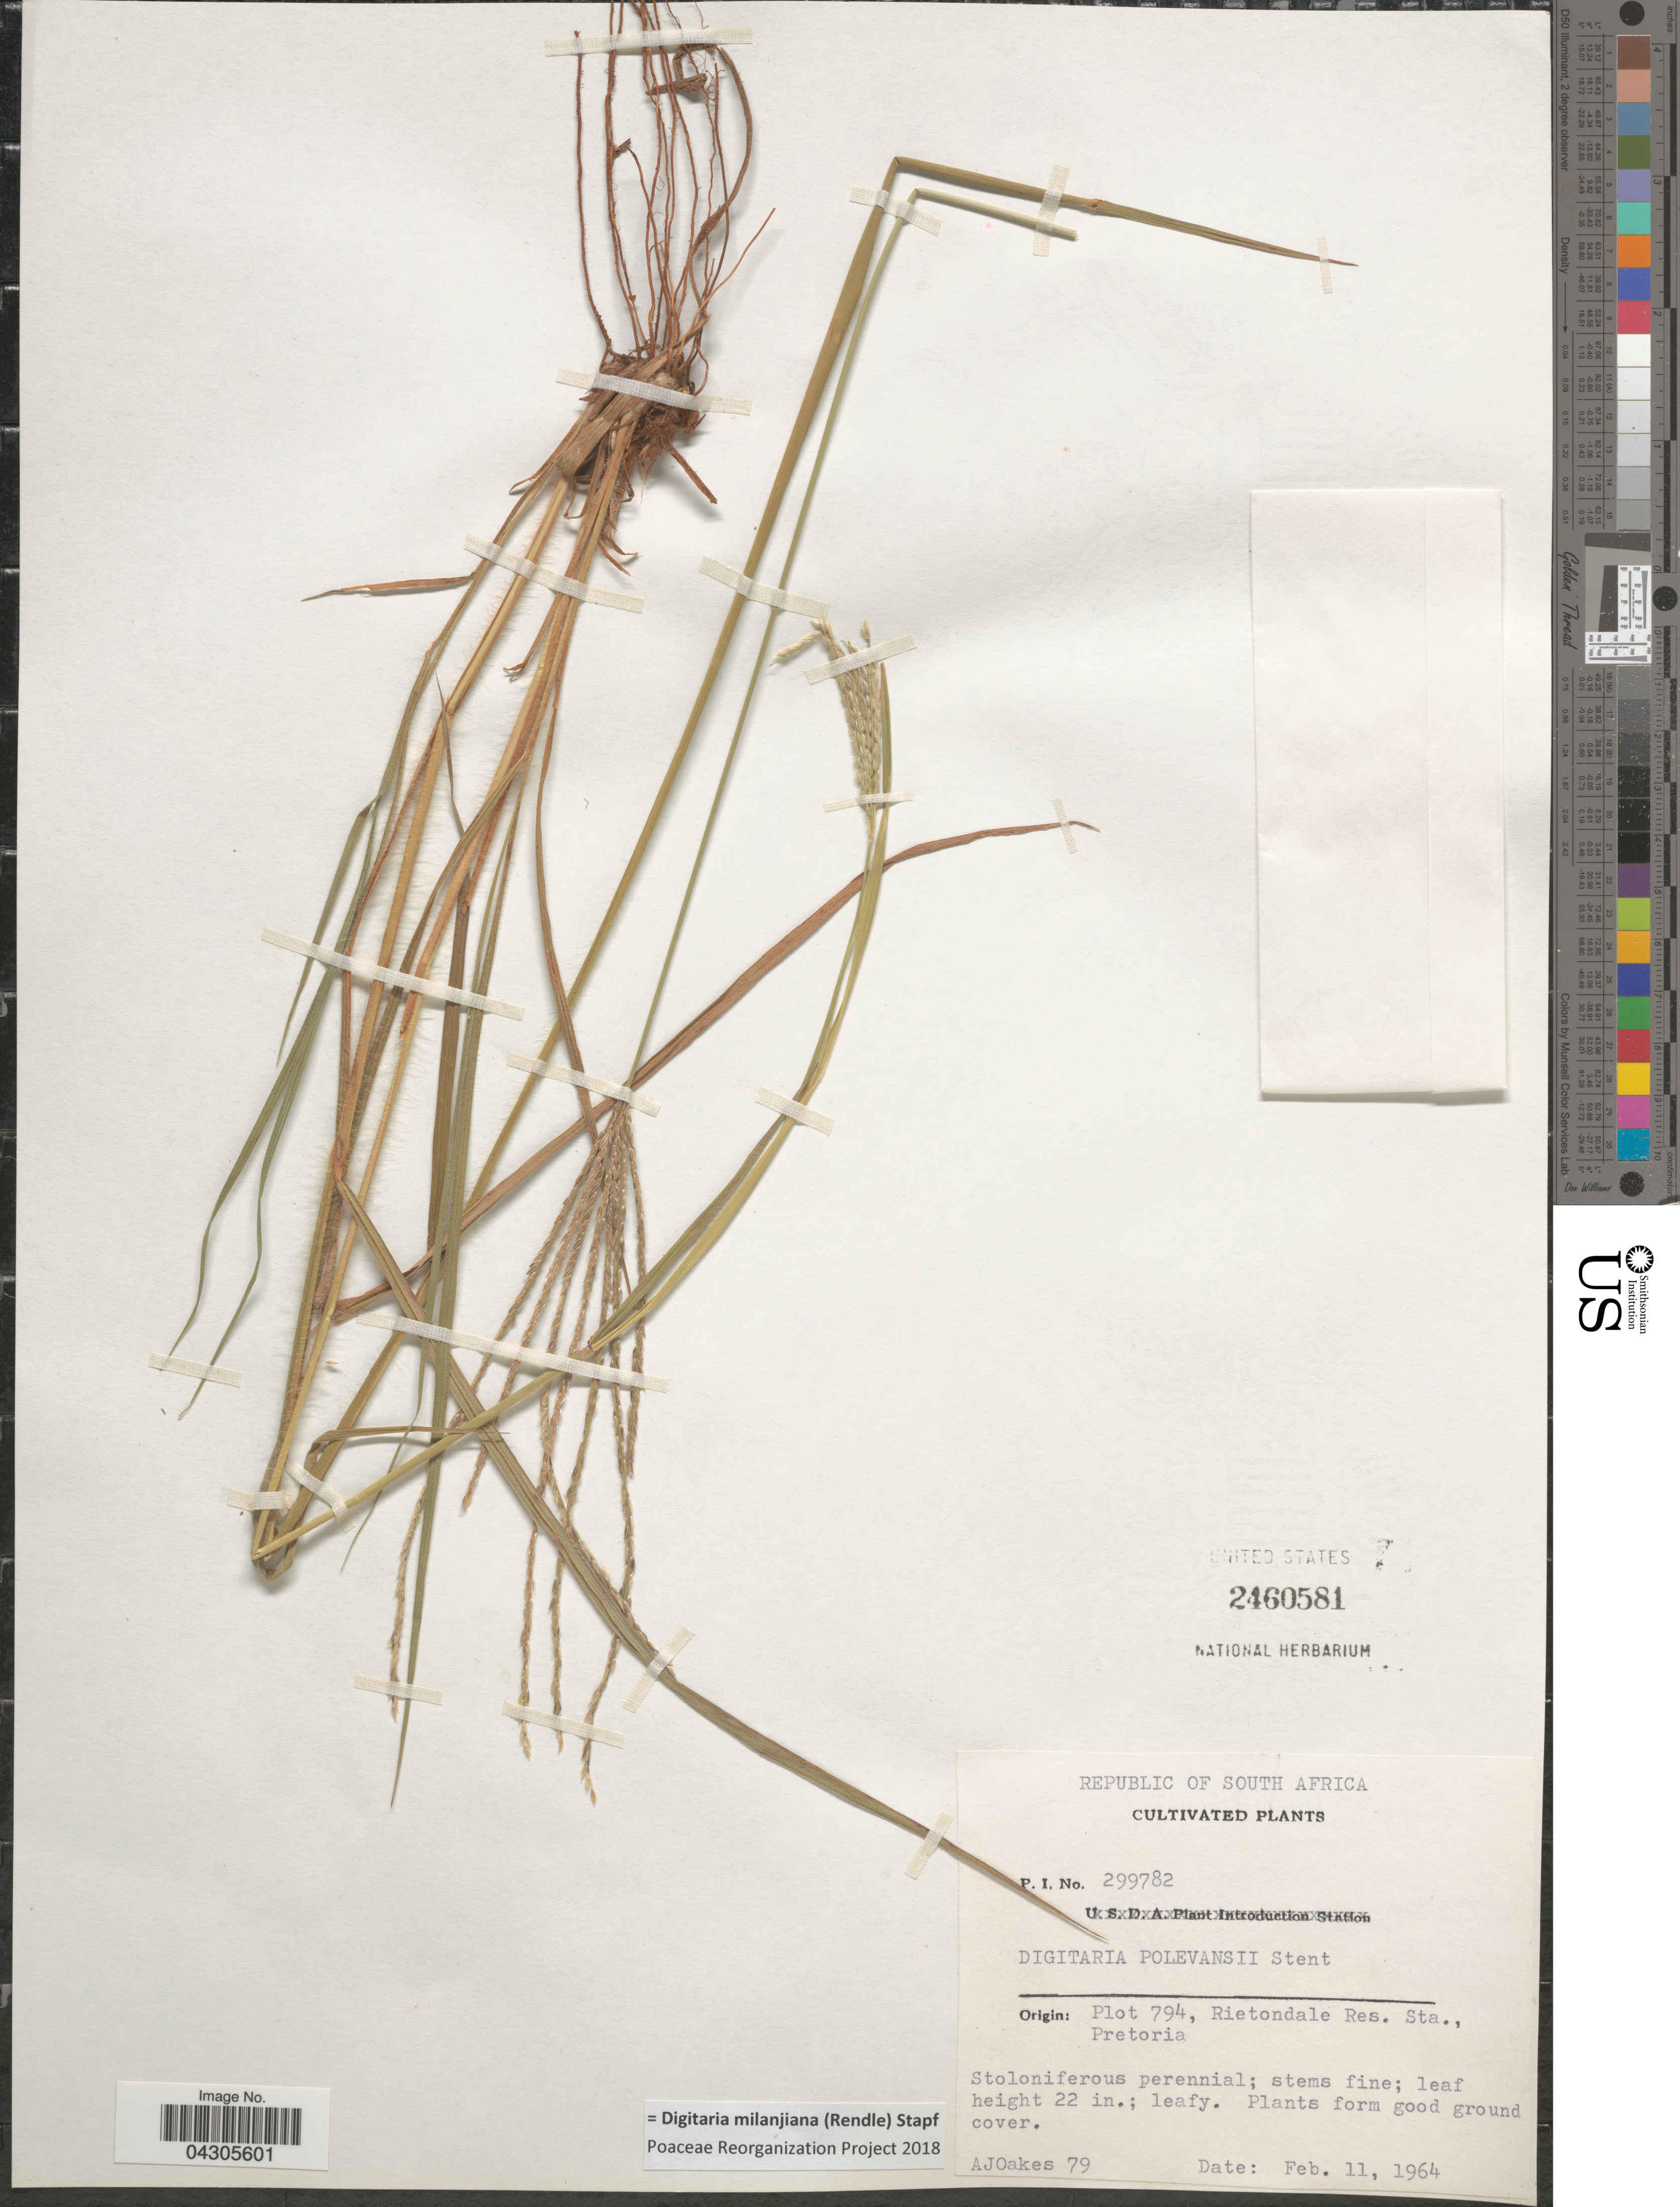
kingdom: Plantae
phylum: Tracheophyta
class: Liliopsida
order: Poales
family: Poaceae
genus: Digitaria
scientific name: Digitaria milanjiana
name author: (Rendle) Stapf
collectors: A. Oakes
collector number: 79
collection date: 1964-02-11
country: South Africa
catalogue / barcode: US 2460581